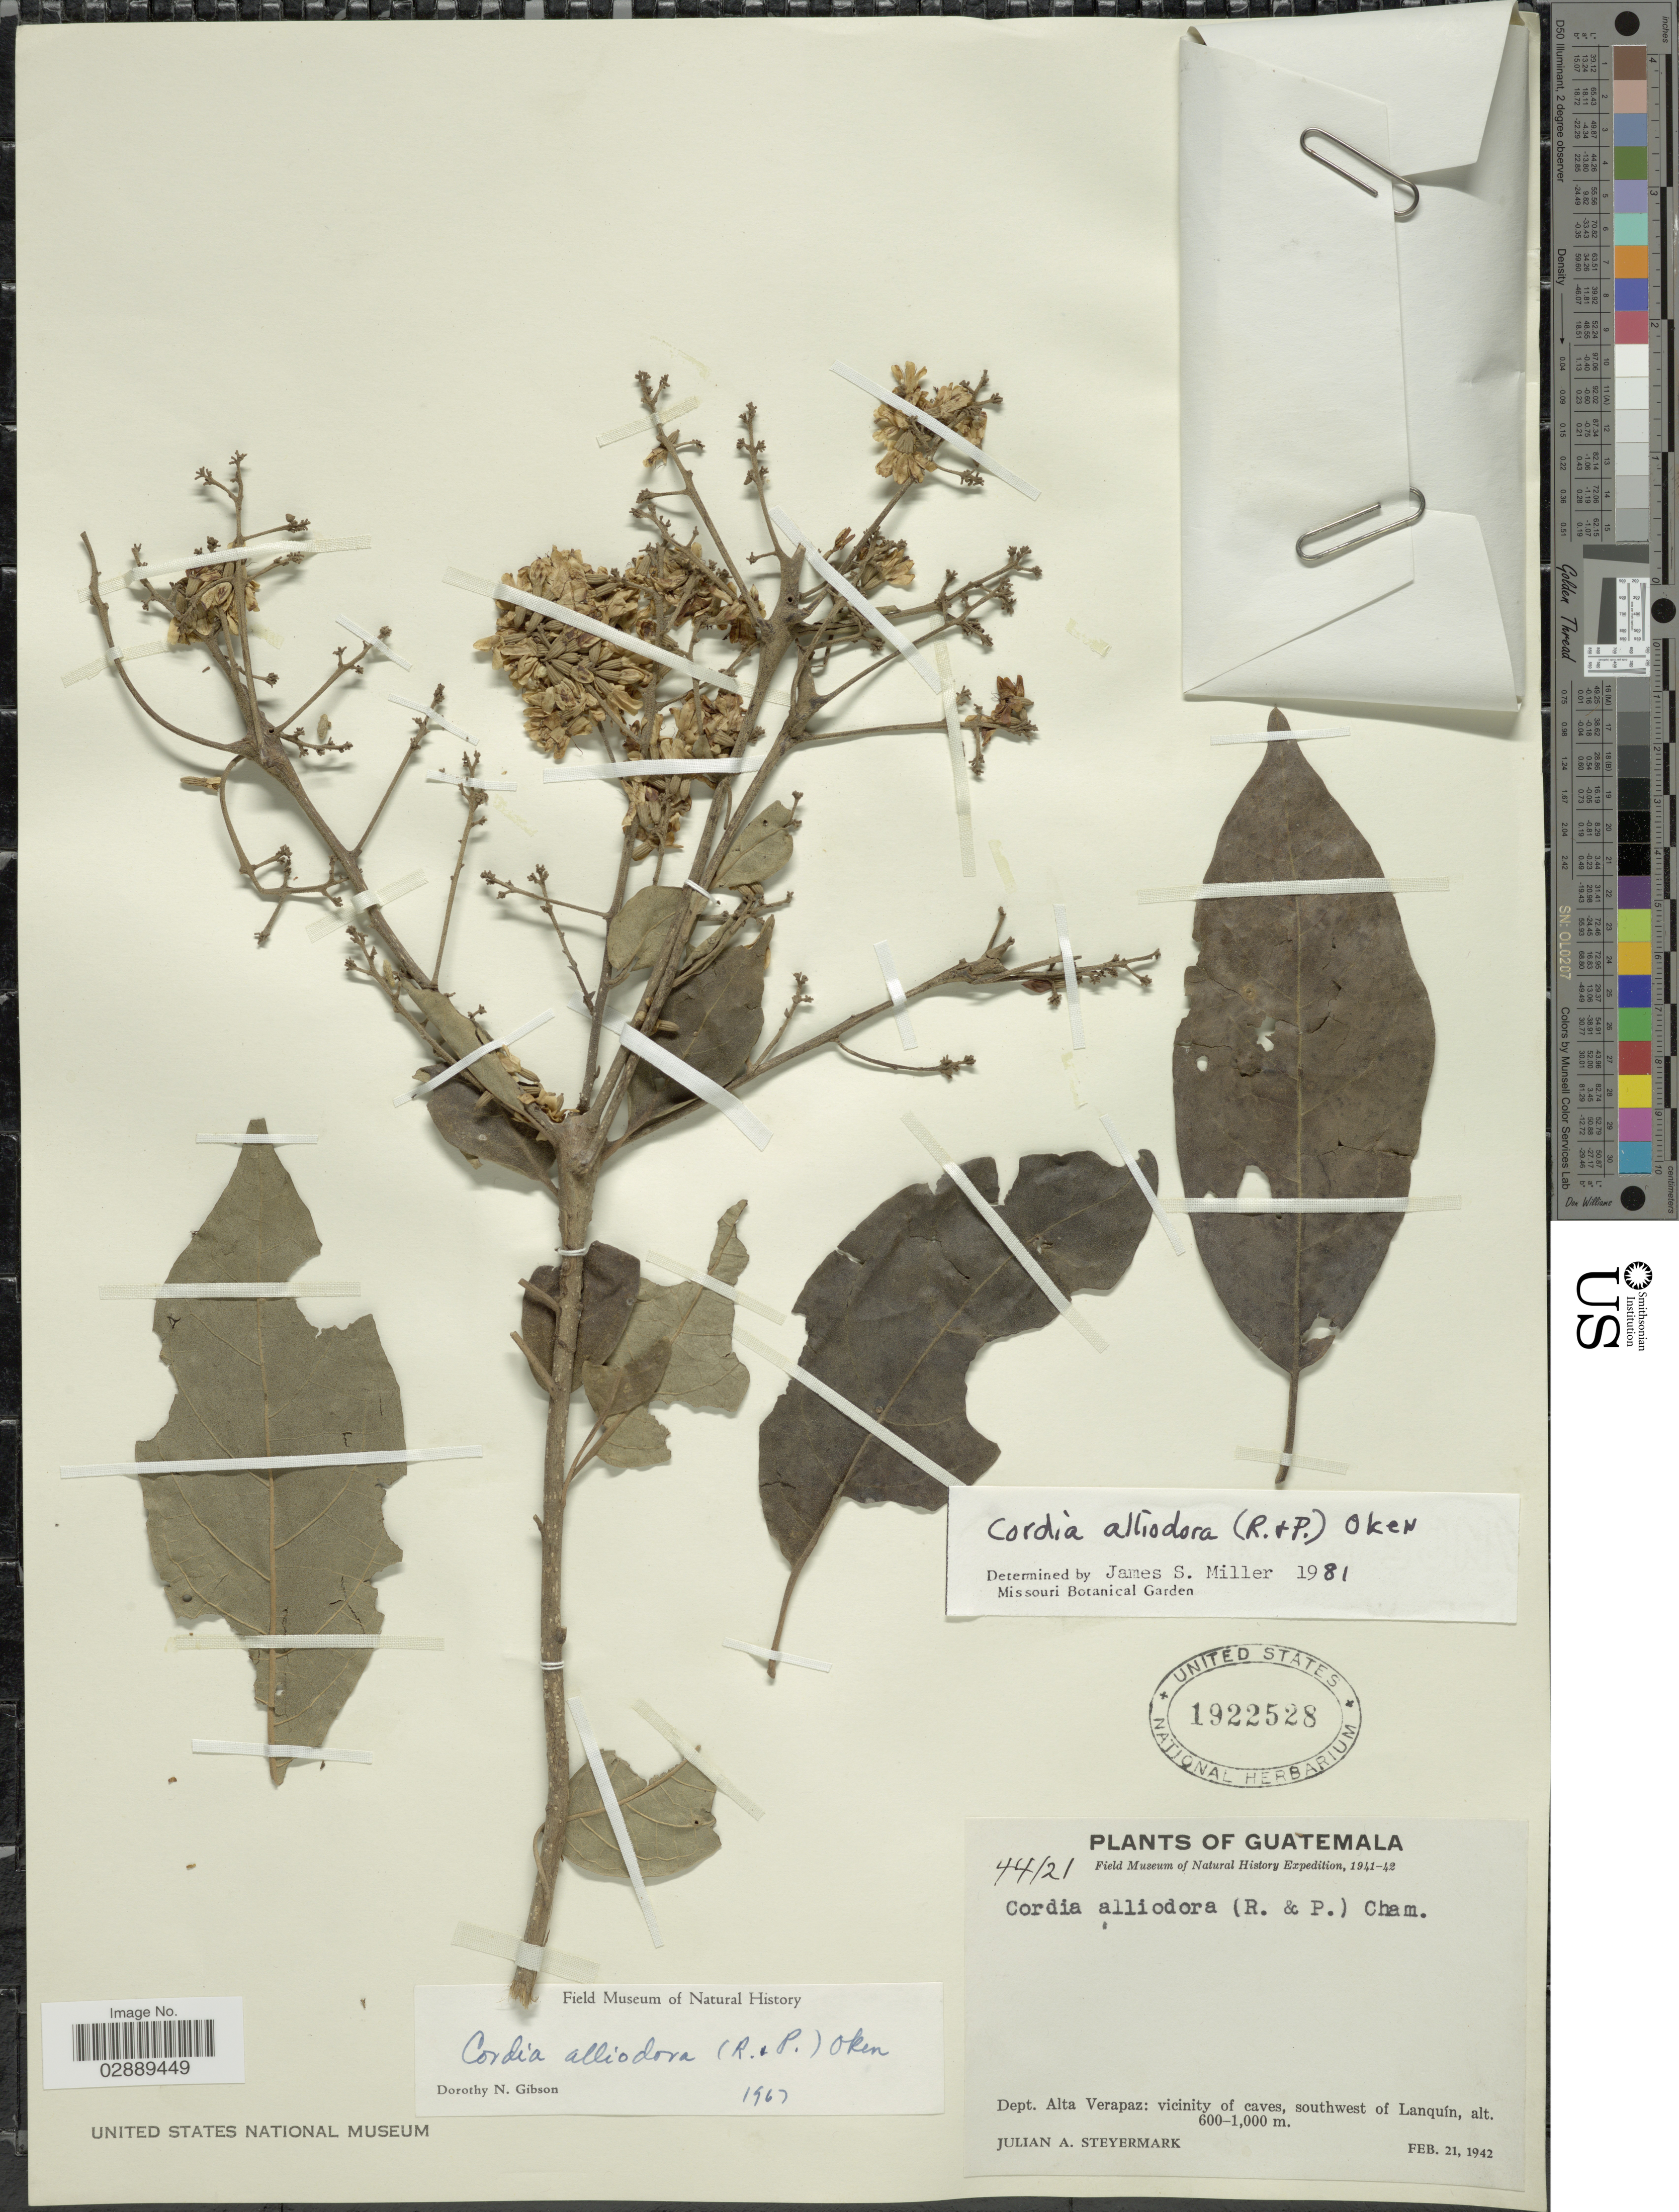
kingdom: Plantae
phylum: Tracheophyta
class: Magnoliopsida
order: Boraginales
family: Cordiaceae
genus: Cordia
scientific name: Cordia alliodora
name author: (Ruiz & Pav.) Oken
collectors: J. Steyermark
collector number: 44121*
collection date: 1942-02-21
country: Guatemala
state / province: Alta Verapaz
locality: Dept. Alta Verapaz: vicinity of caves, southwest of Lanquín.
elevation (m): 600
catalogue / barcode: US 1922528